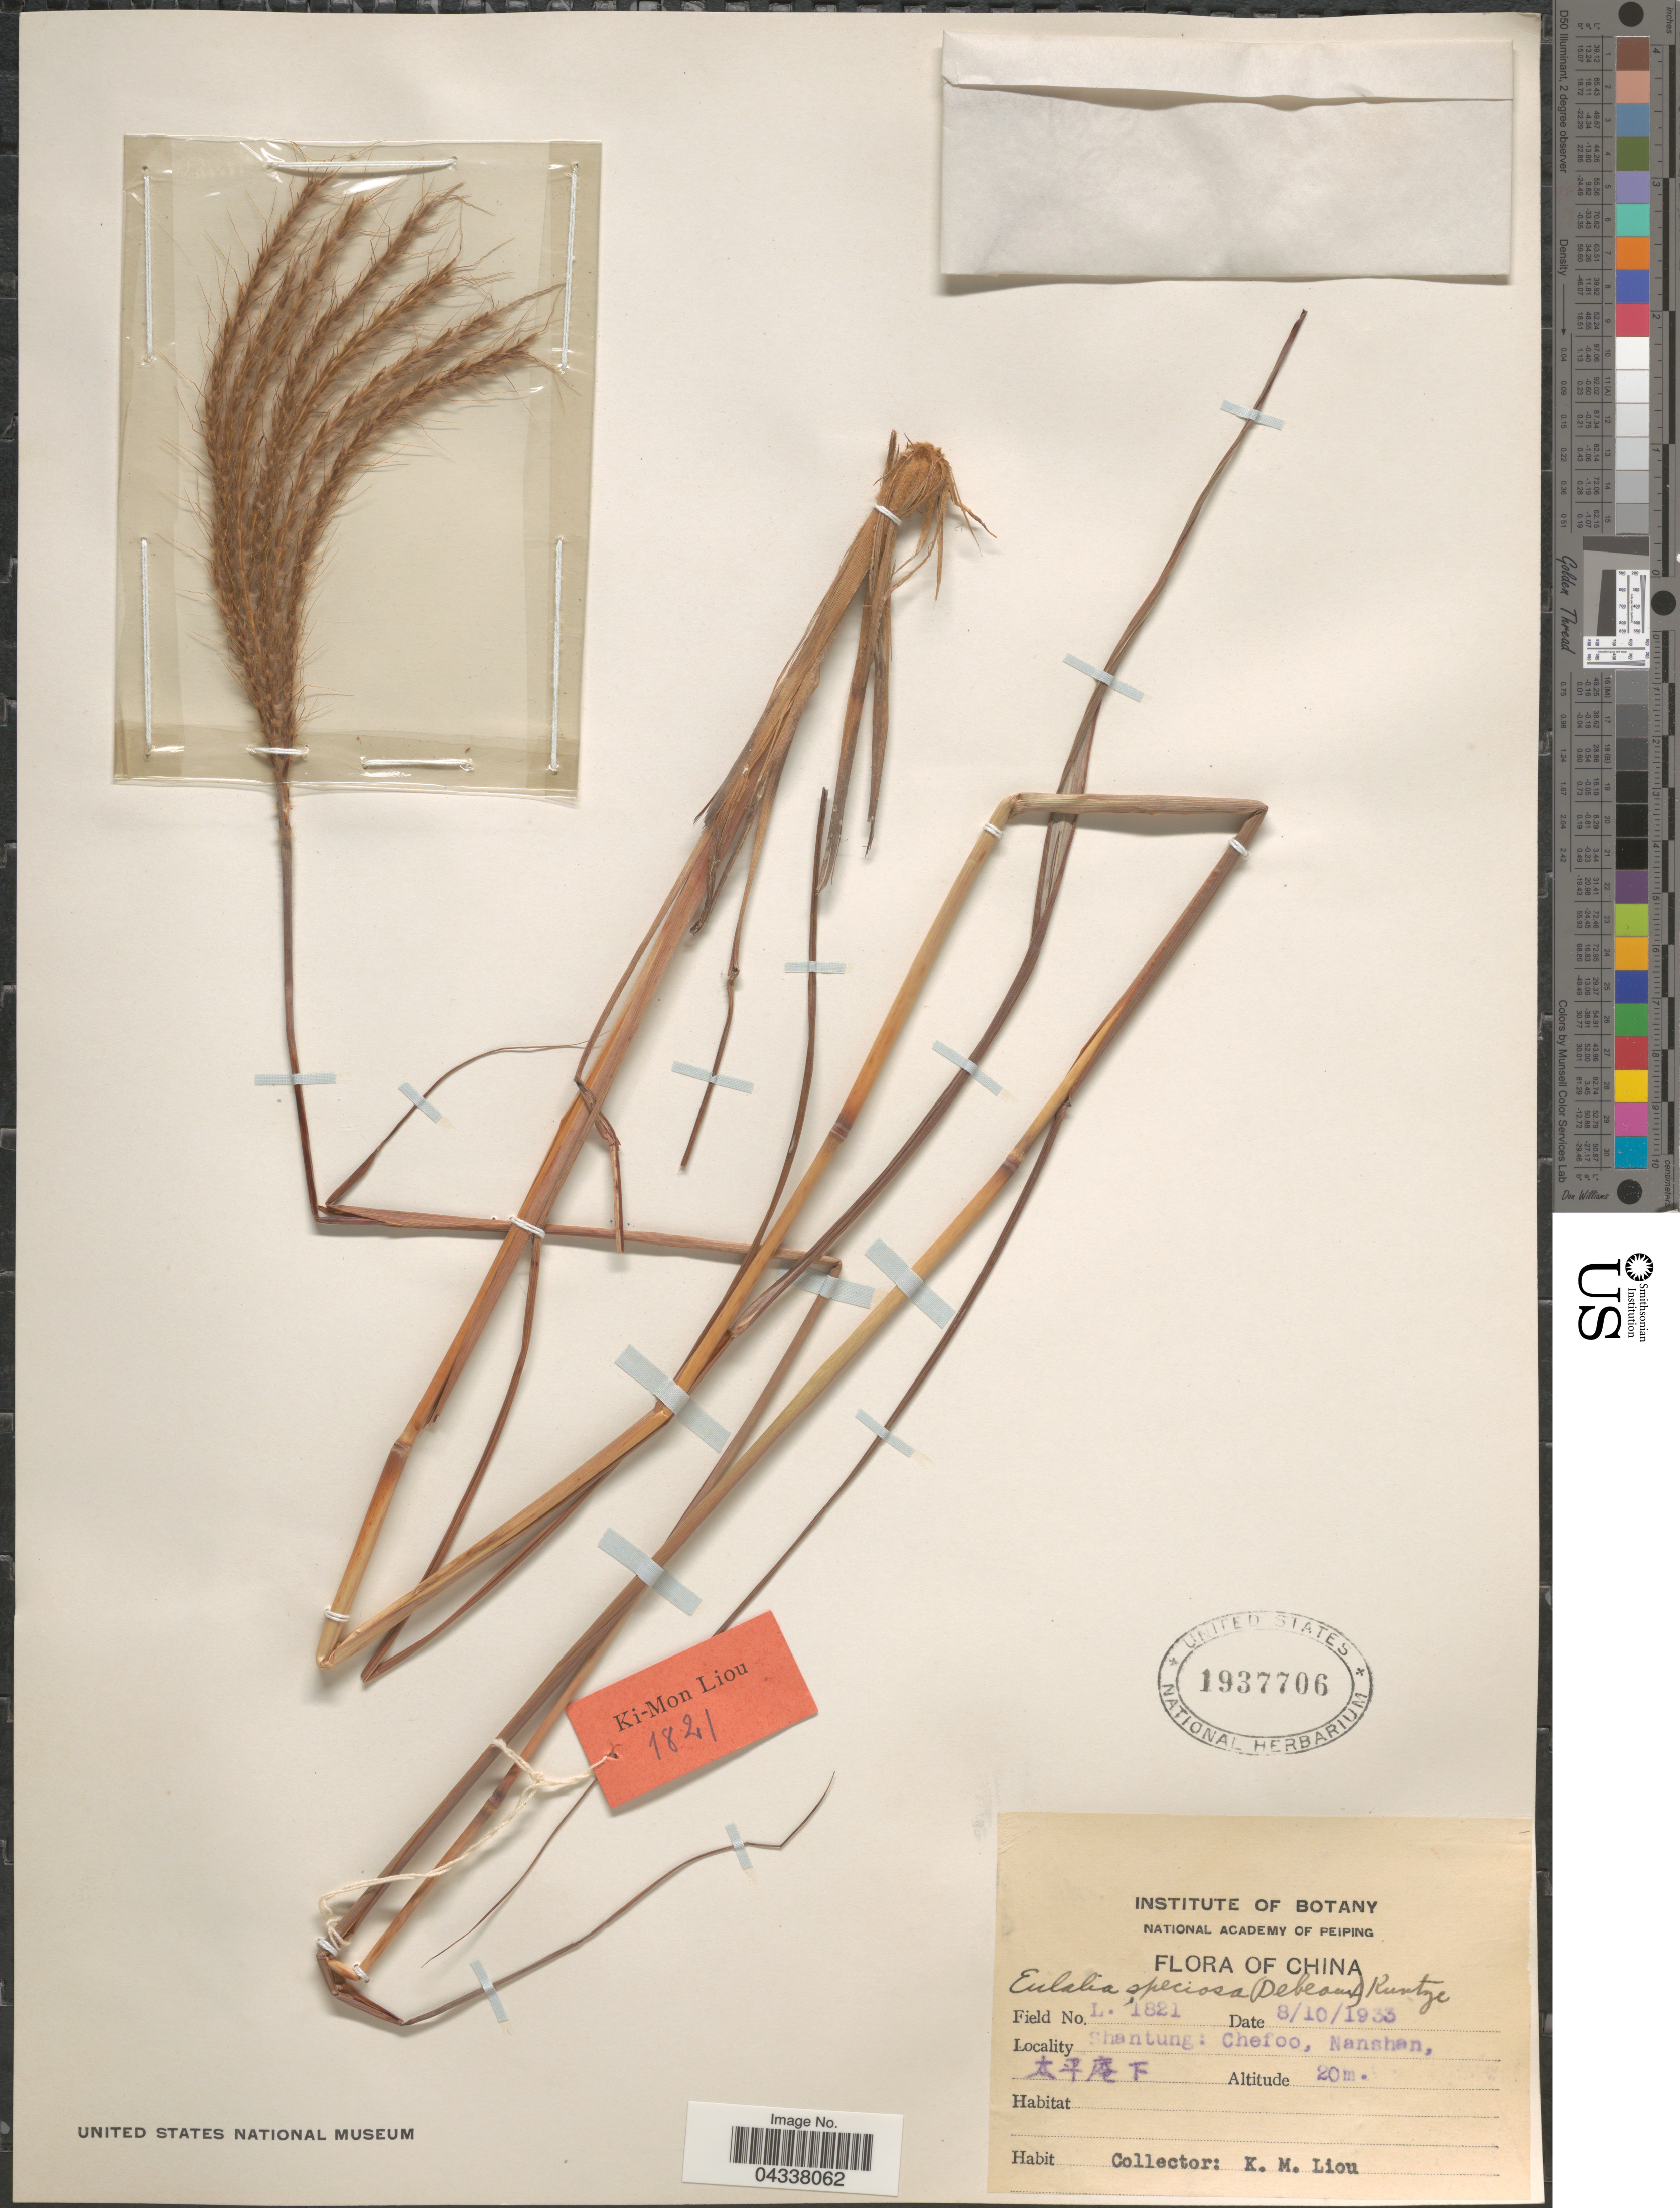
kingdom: Plantae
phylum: Tracheophyta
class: Liliopsida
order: Poales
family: Poaceae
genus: Pseudopogonatherum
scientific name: Pseudopogonatherum speciosum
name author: (Debeaux) Ohwi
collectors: K. M. Liou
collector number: L.1821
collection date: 1933-10-08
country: China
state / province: Shandong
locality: Shantung: Chefoo, Nanshan.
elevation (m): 20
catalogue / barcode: US 1937706